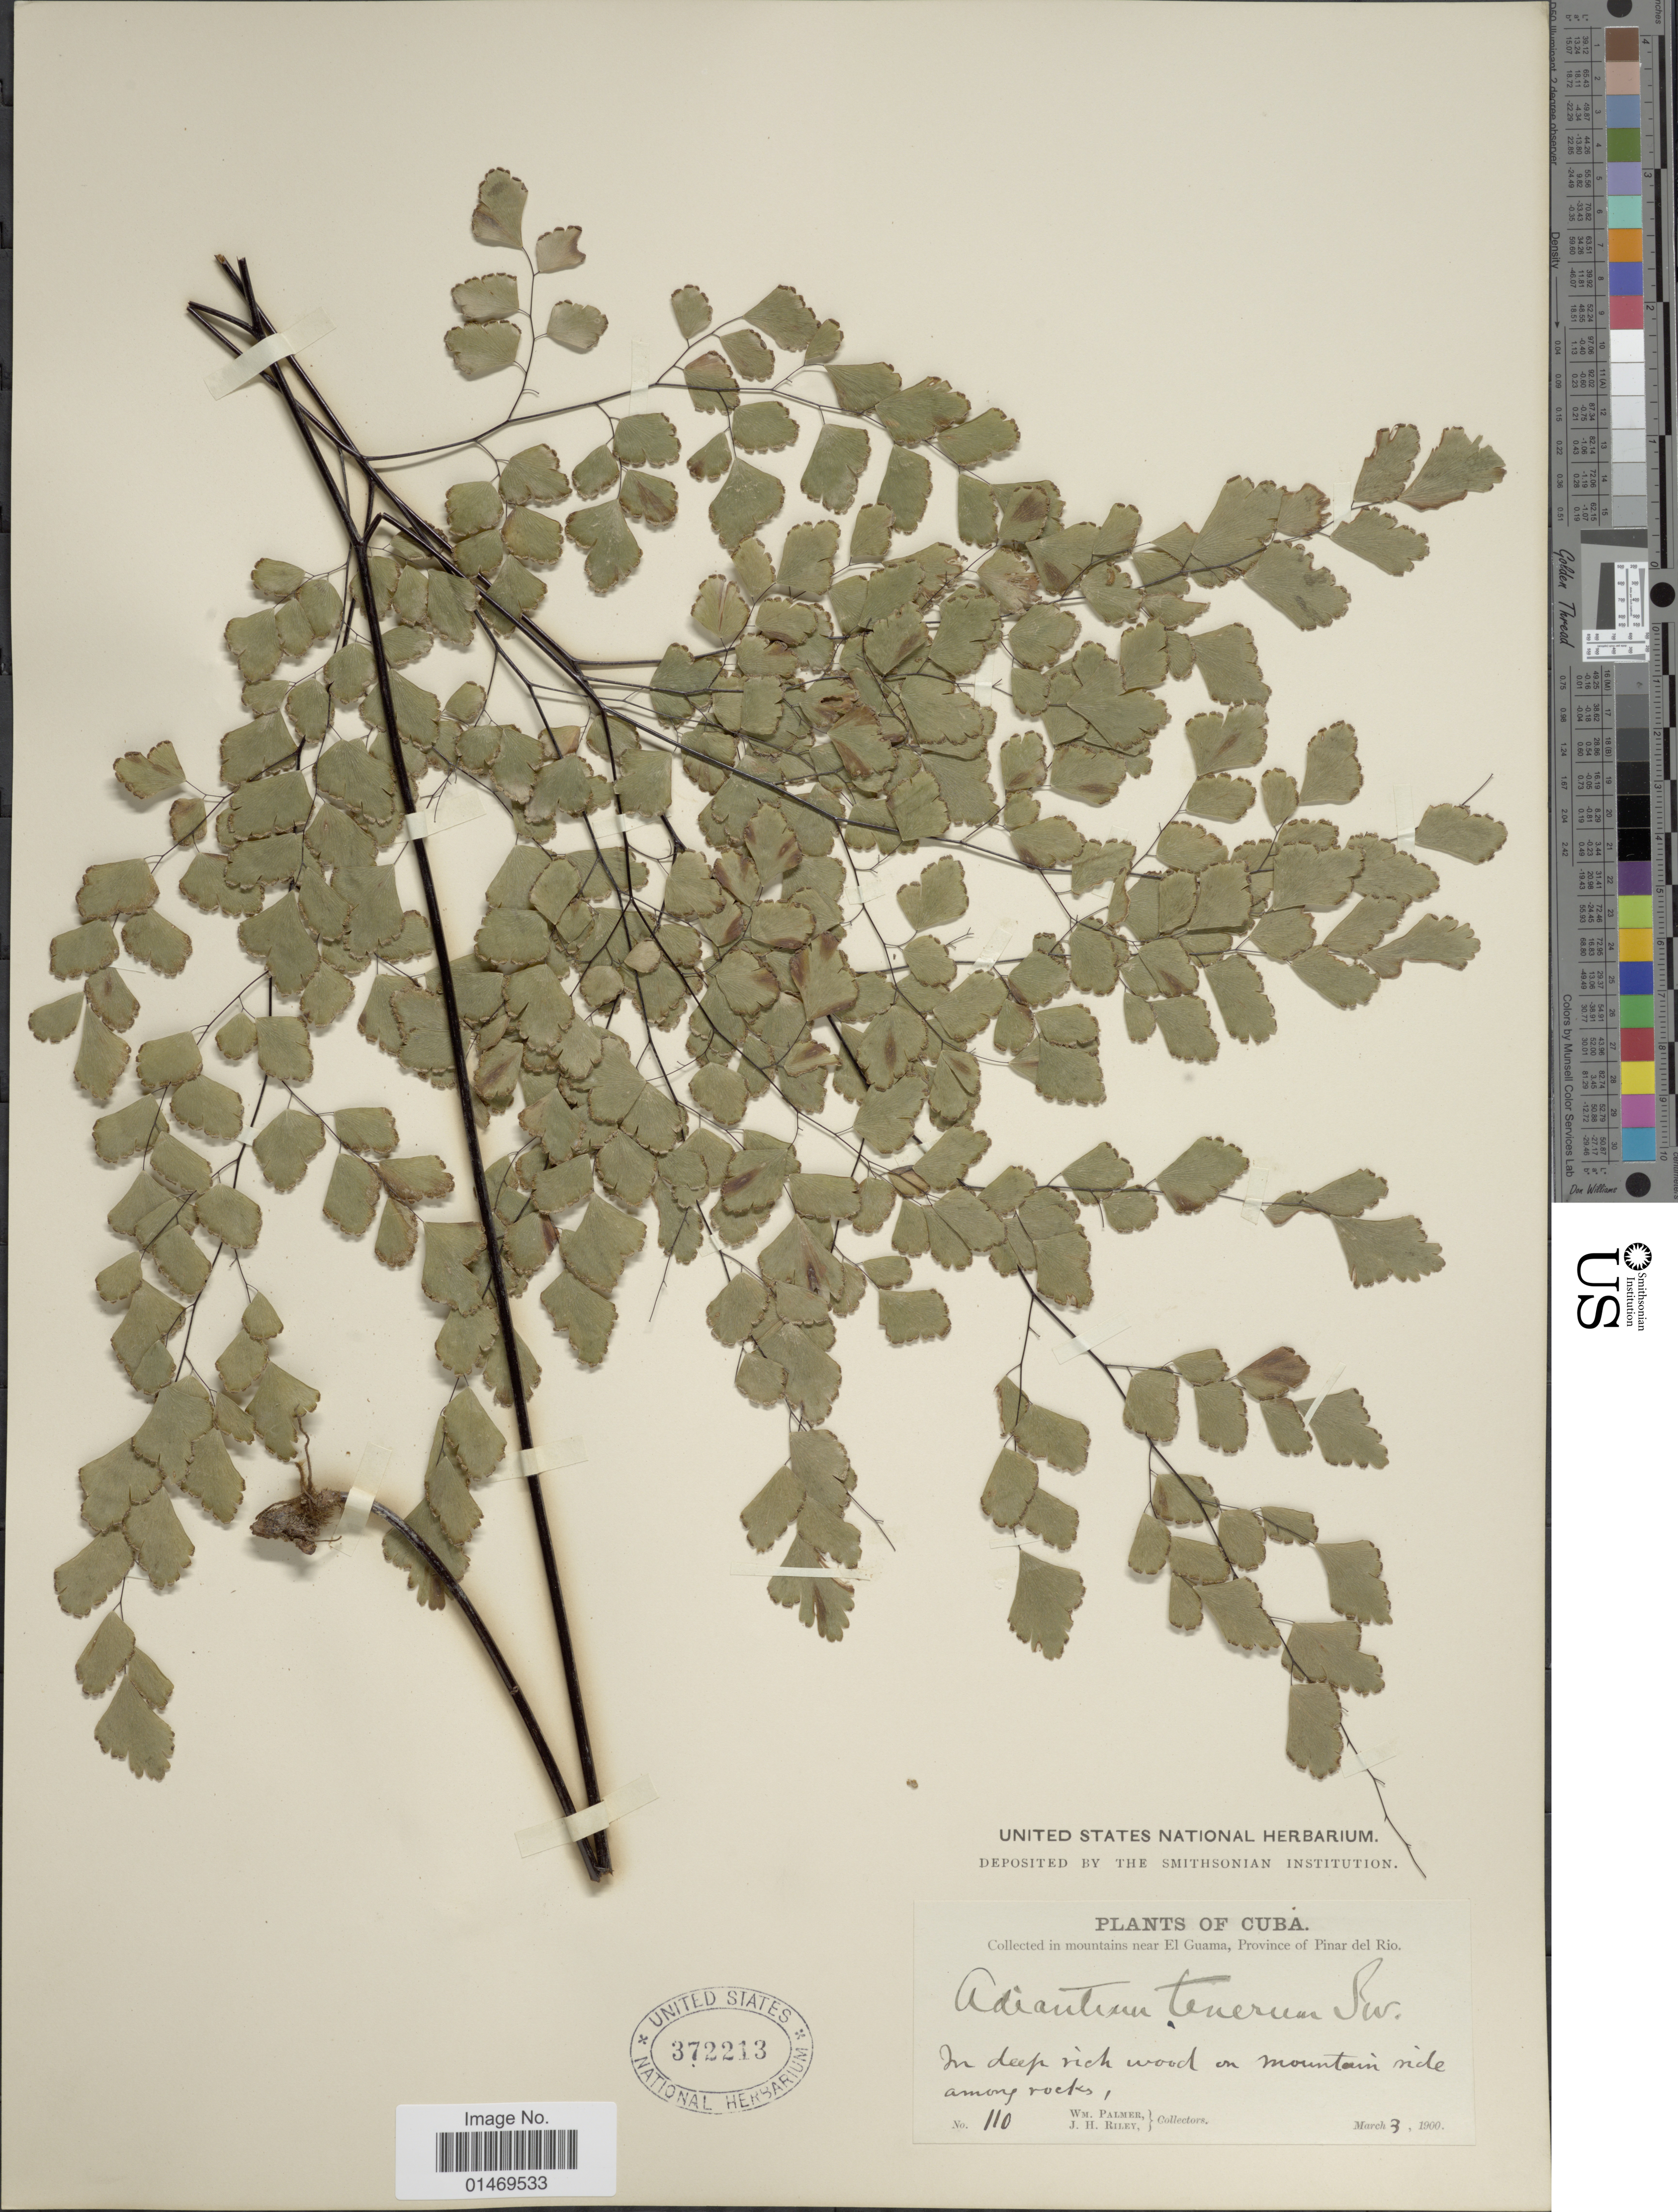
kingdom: Plantae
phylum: Tracheophyta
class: Polypodiopsida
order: Polypodiales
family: Pteridaceae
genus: Adiantum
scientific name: Adiantum tenerum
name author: Sw.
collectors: W. Palmer & J. H. Riley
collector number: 110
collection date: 1900-03-03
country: Cuba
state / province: Pinar del Río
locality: In mountains near El Guama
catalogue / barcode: US 372213